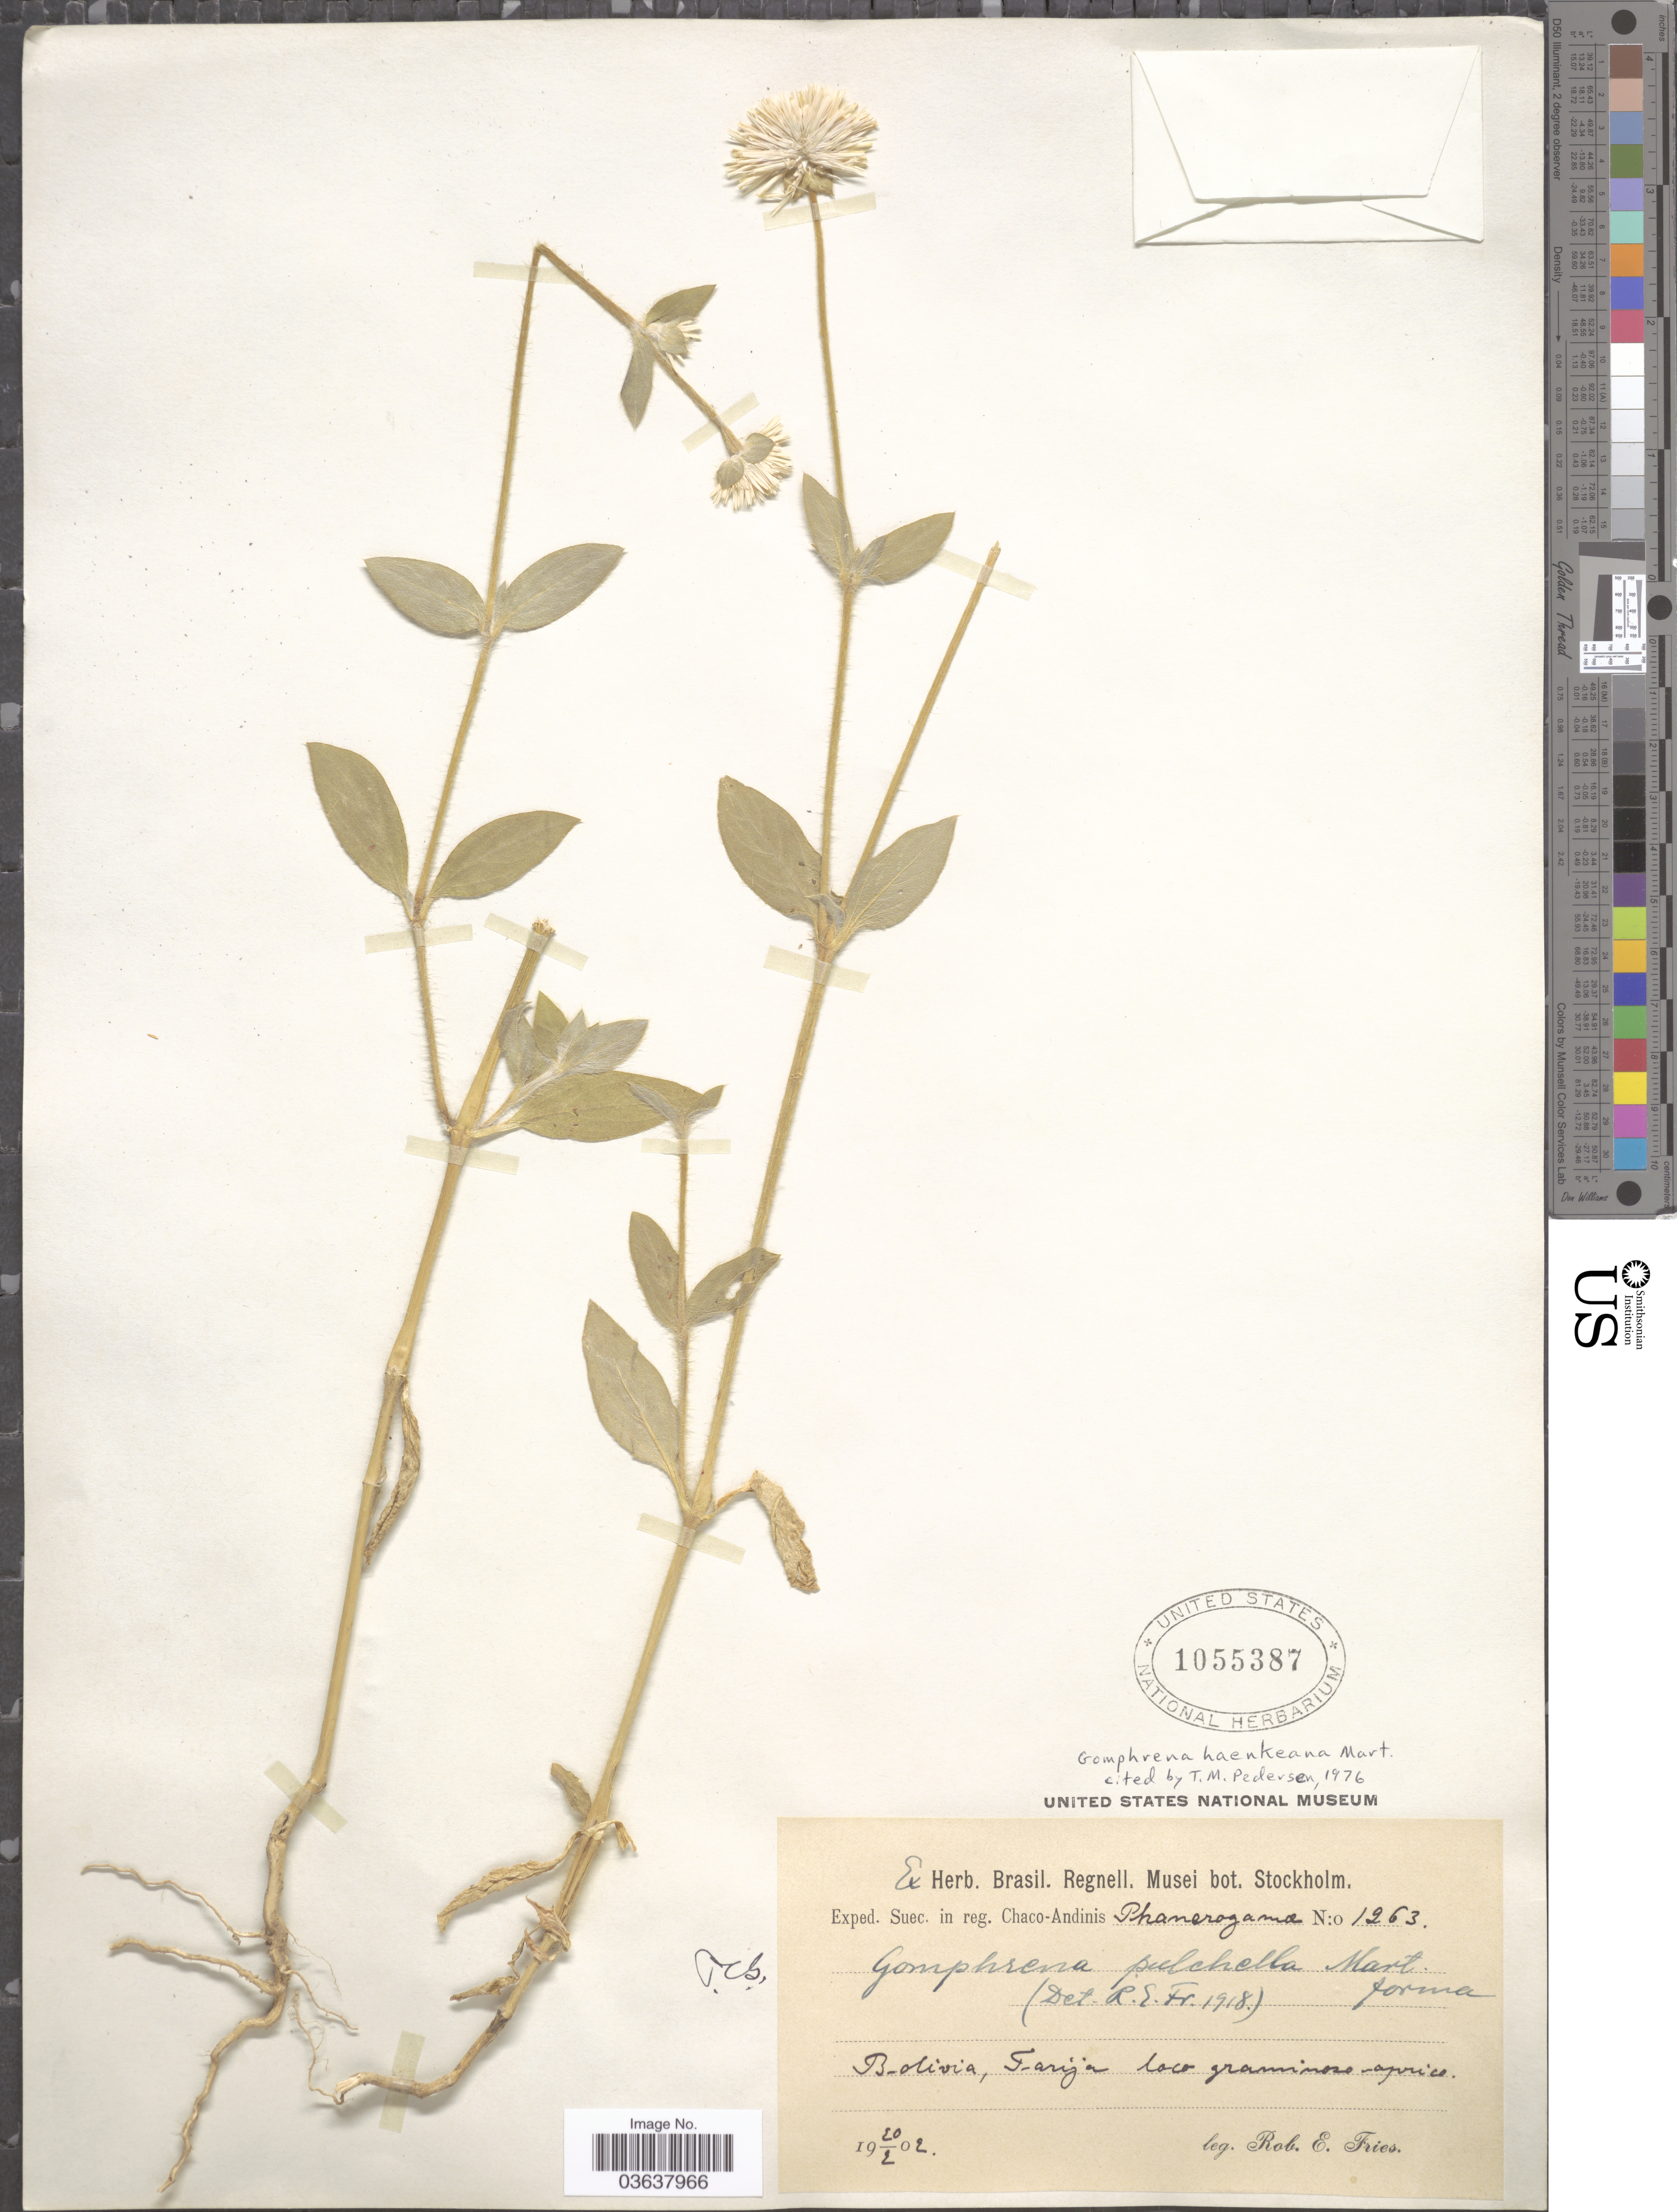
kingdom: Plantae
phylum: Tracheophyta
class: Magnoliopsida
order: Caryophyllales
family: Amaranthaceae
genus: Gomphrena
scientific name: Gomphrena haenkeana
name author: Mart.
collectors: R. E. Fries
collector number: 1263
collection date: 1902-02-20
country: Bolivia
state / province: Tarija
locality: Suec. in reg. Chaco-Andinis Phanerogamæ.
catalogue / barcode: US 1055387